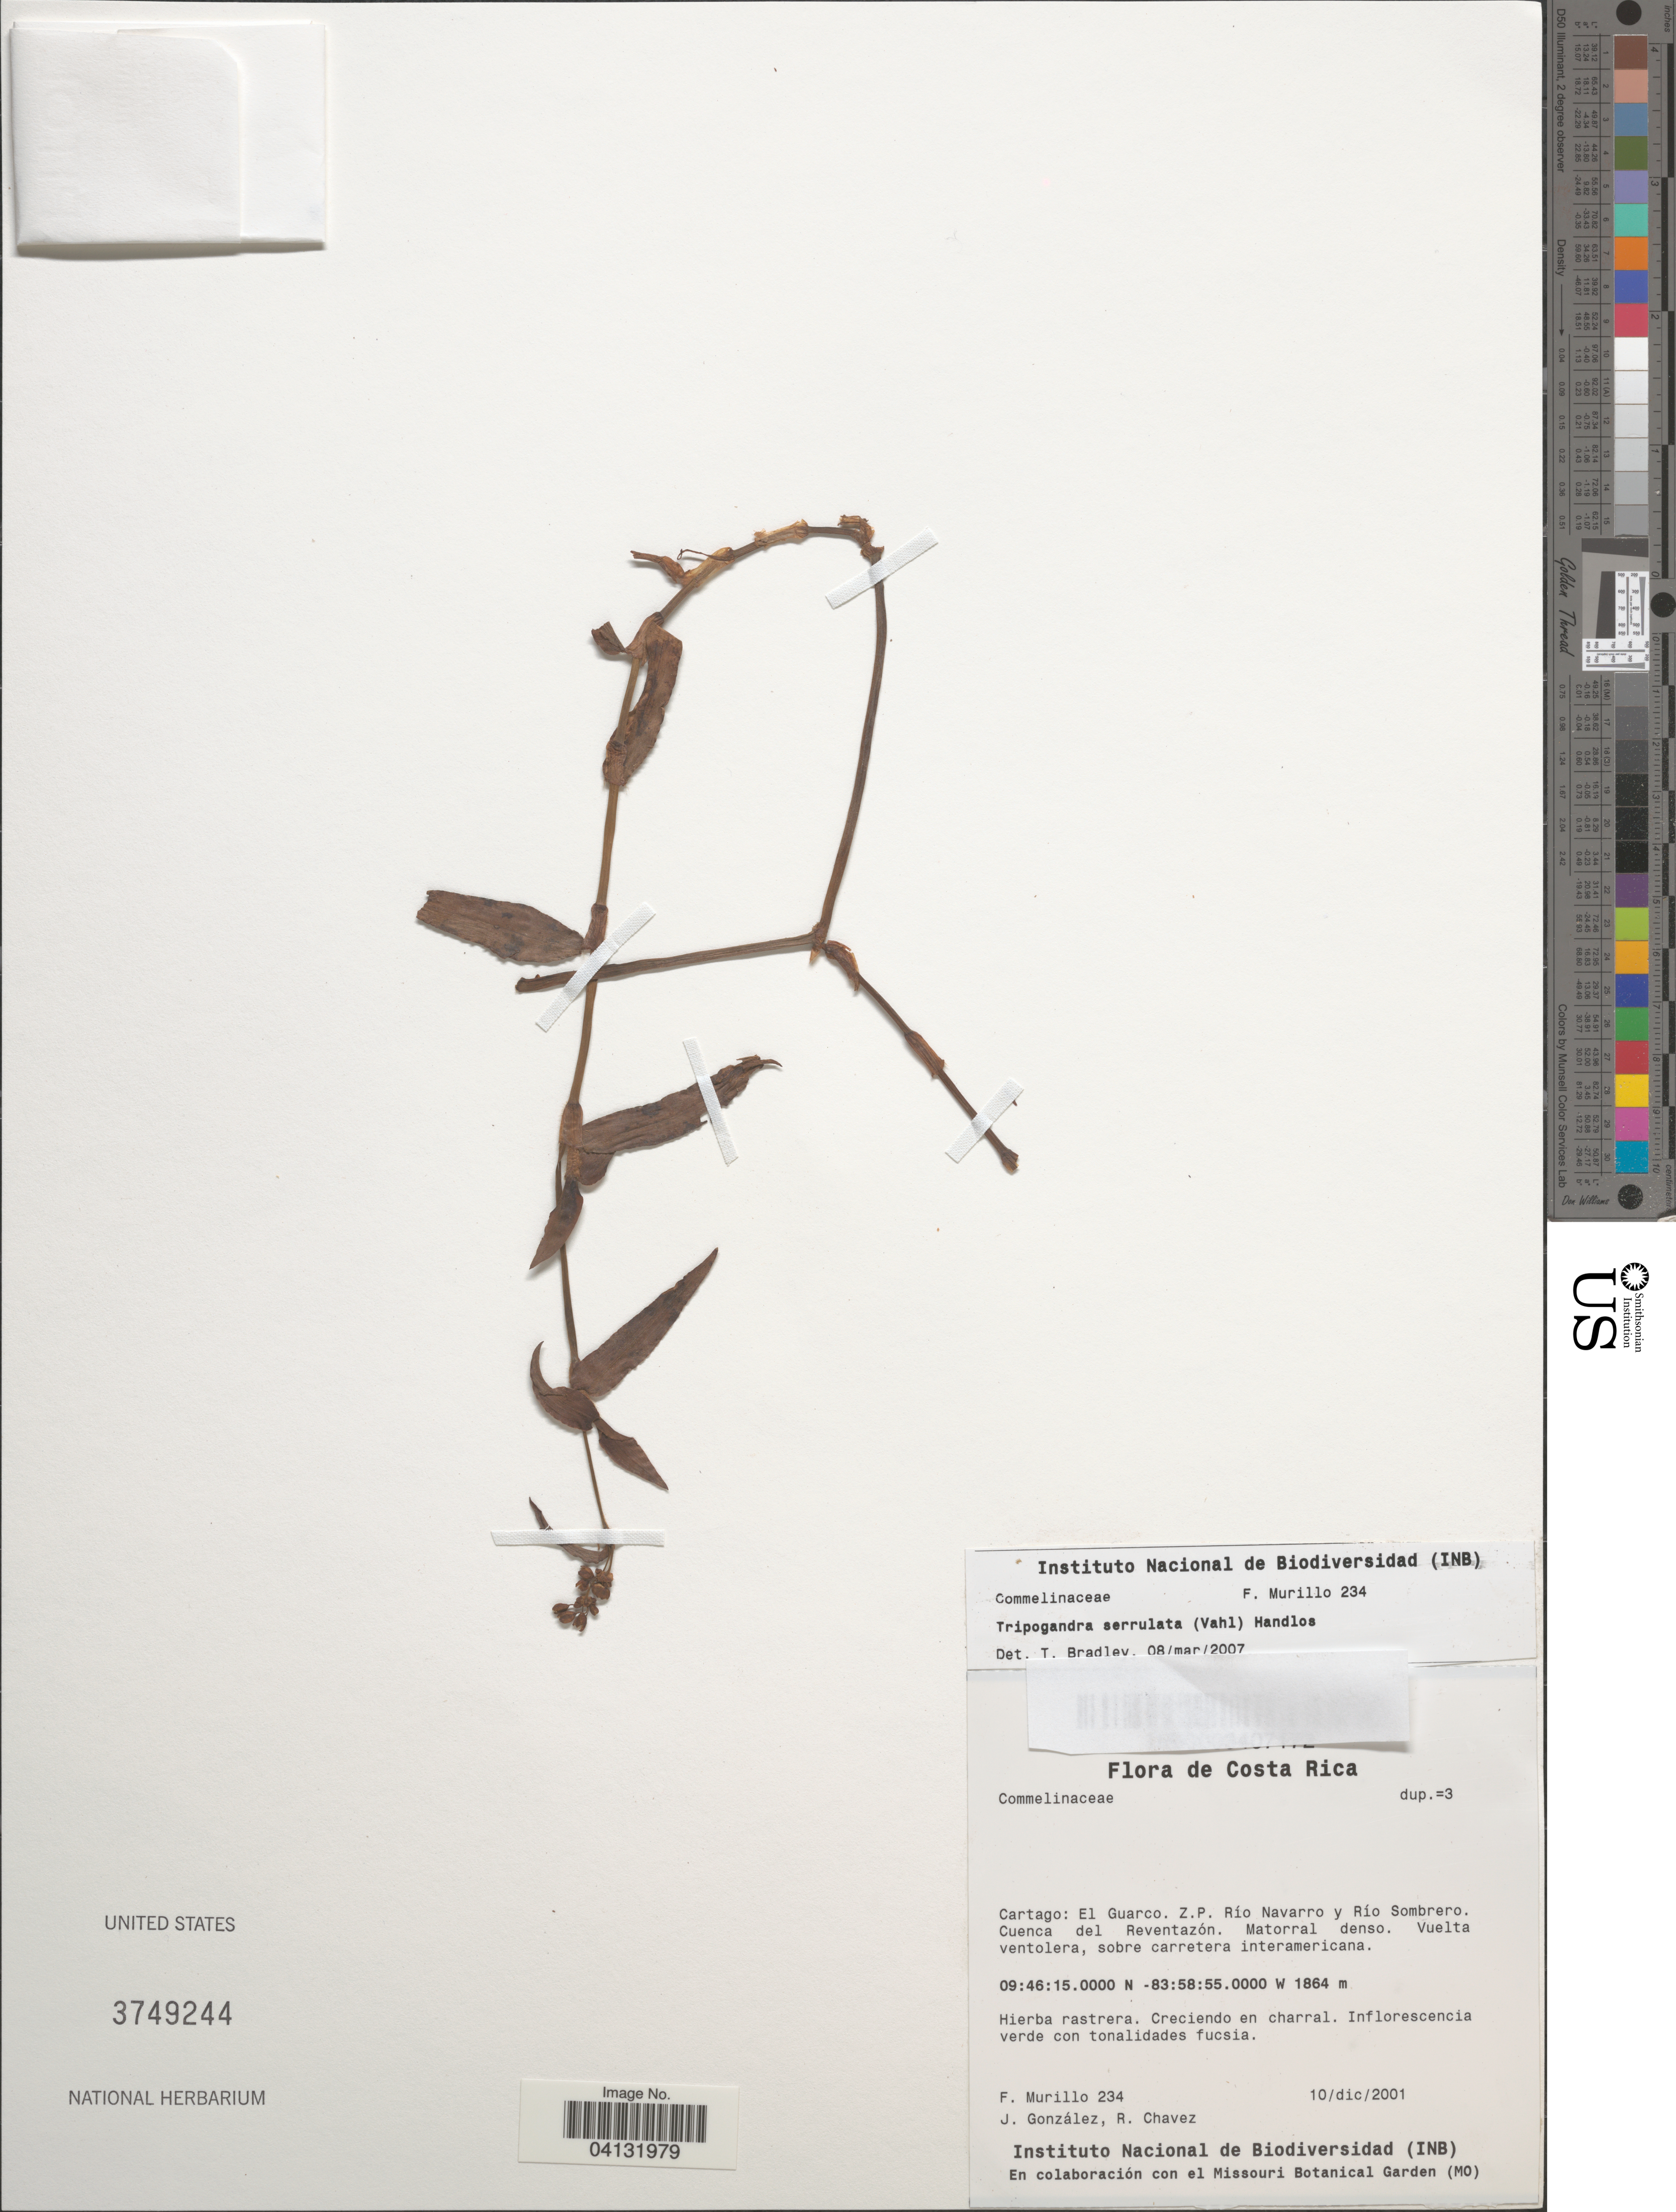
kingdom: Plantae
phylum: Tracheophyta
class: Liliopsida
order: Commelinales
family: Commelinaceae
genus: Tripogandra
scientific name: Tripogandra serrulata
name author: (Vahl) Handlos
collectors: Murillo, F., J. González & R. Chávez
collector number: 234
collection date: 2001-12-10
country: Costa Rica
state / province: Cartago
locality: El Guarco. Z.P. Río Navarro y Río Sombrero. Cuenca del Reventazón. Matorral denso. Vuelta ventolera, sobre carretera interamericana.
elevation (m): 1864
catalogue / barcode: US 3749244